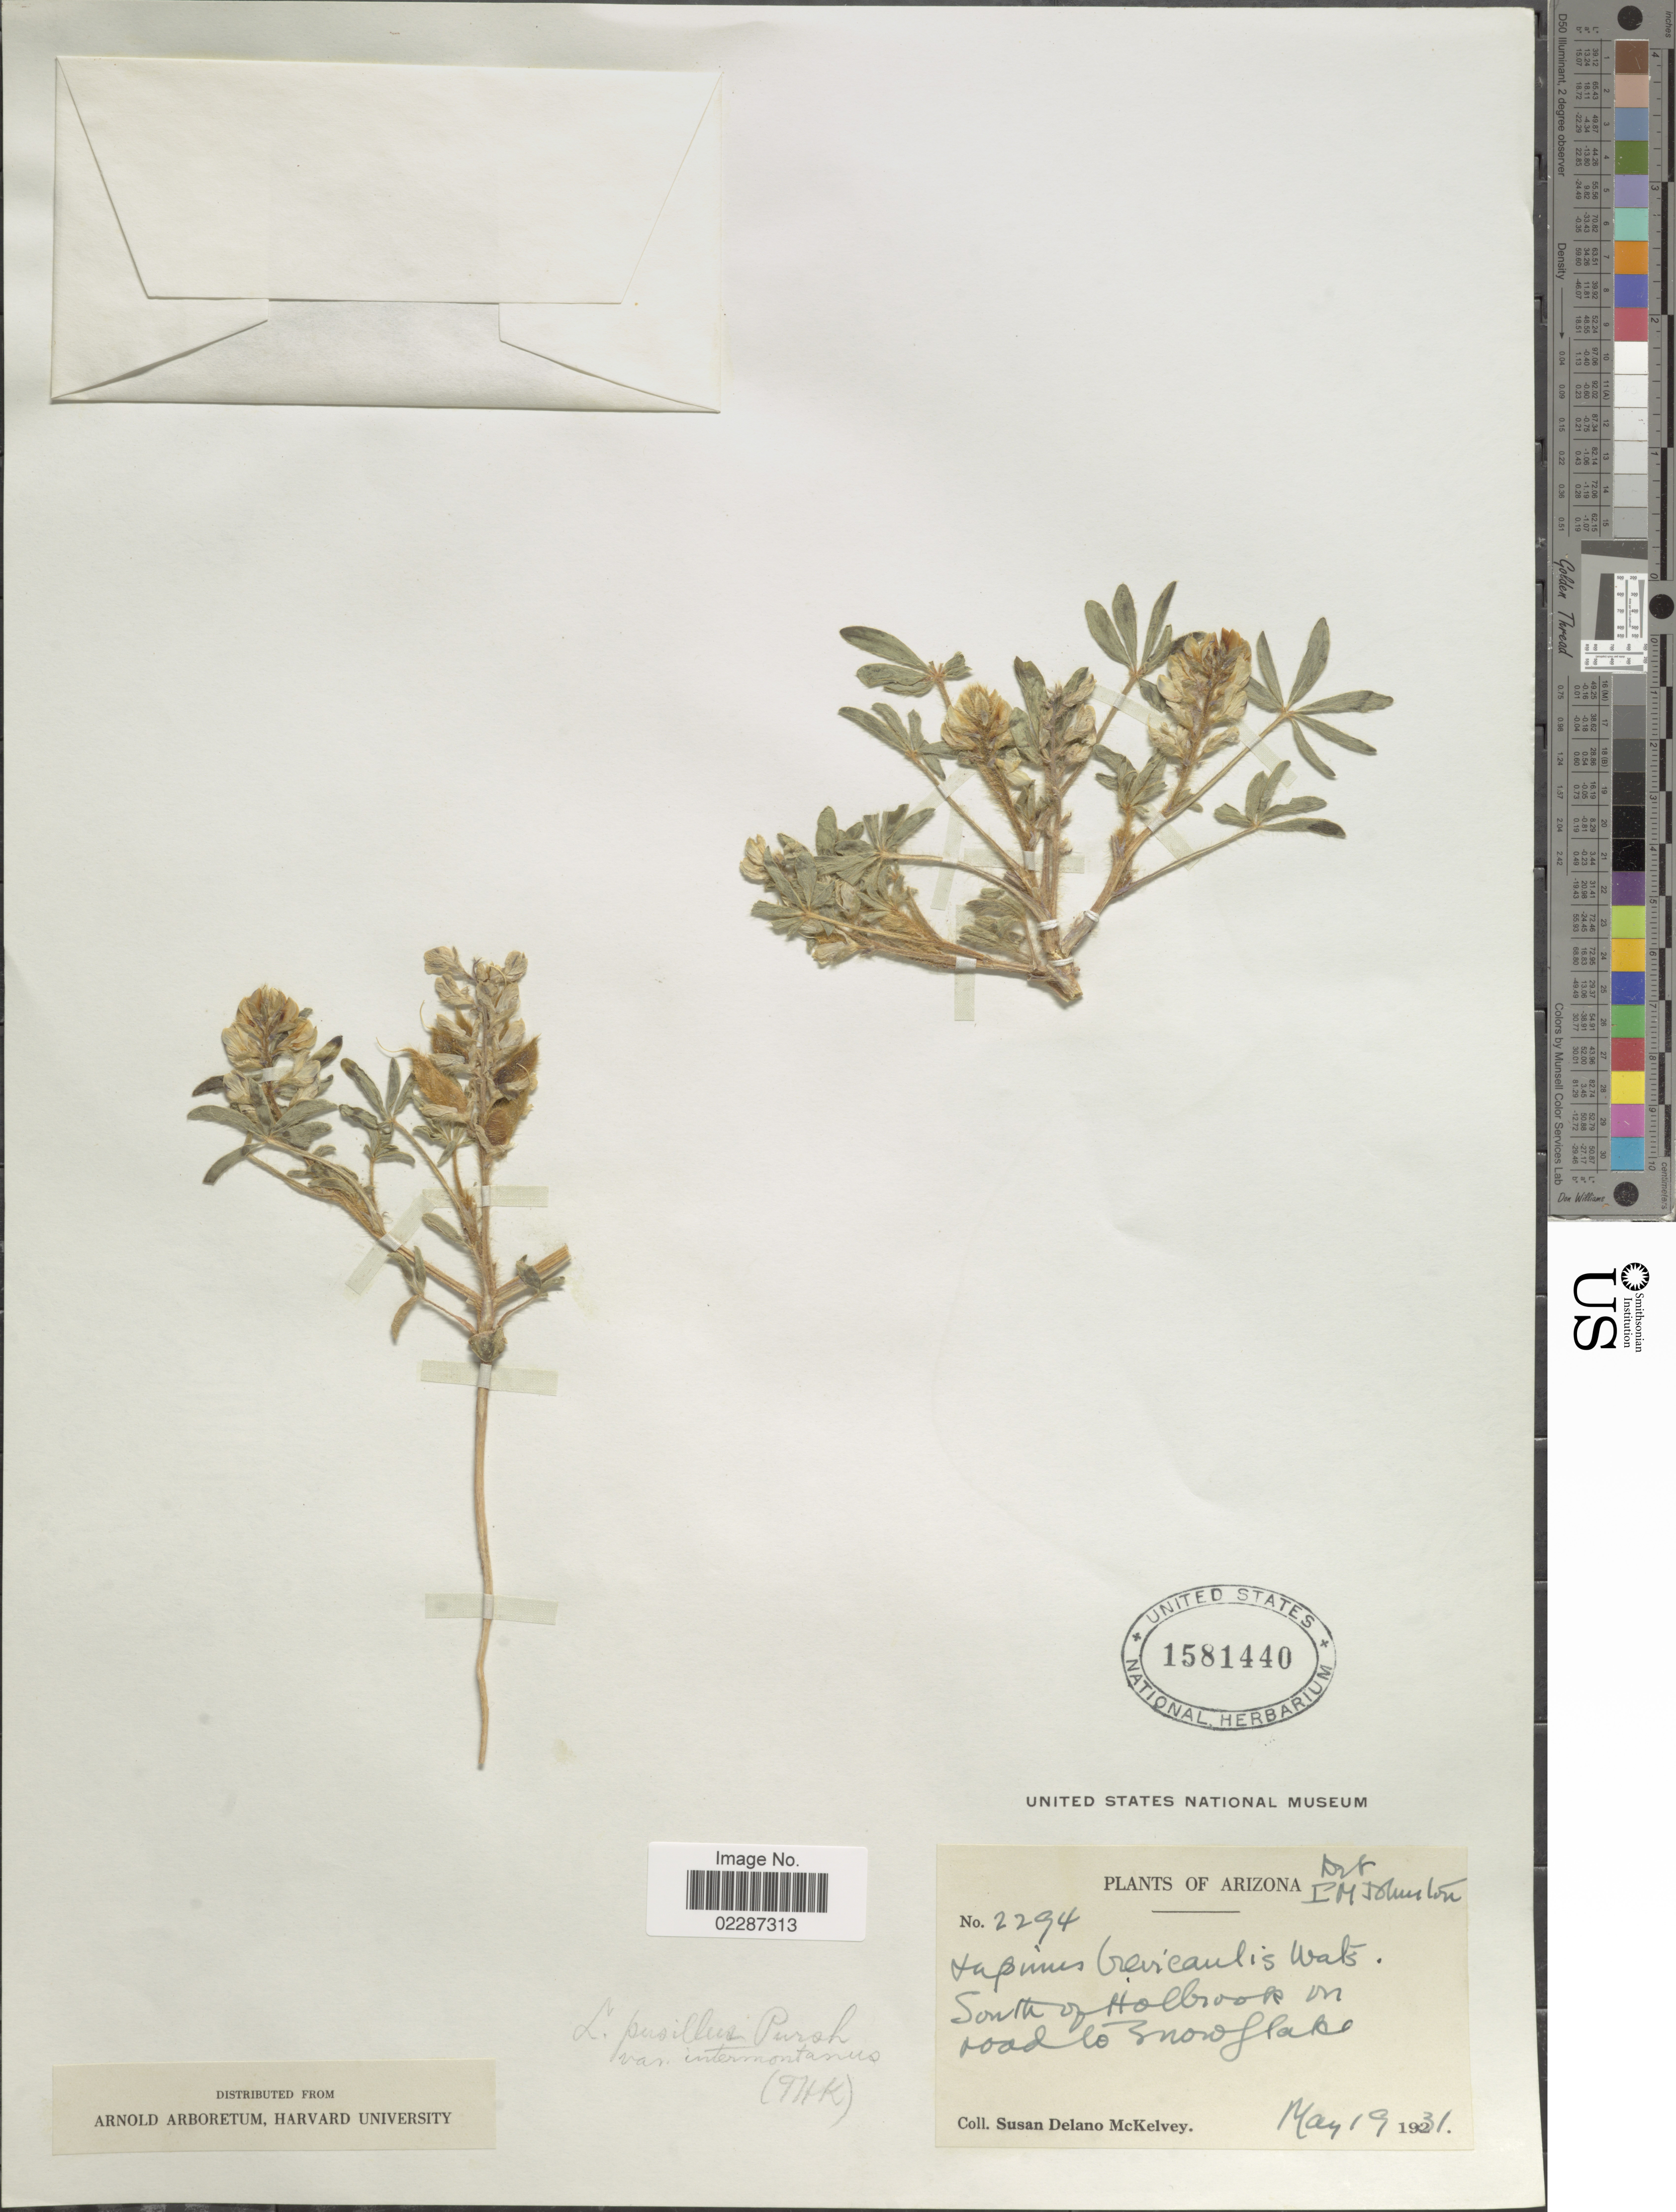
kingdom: Plantae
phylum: Tracheophyta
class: Magnoliopsida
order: Fabales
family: Fabaceae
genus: Lupinus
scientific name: Lupinus pusillus subsp. intermontanus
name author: (A. Heller) D.B. Dunn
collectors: S. A. McKelvey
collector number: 2294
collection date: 1931-05-19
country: United States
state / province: Arizona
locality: South of Holbrook on road to Snowflake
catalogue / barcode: US 1581440